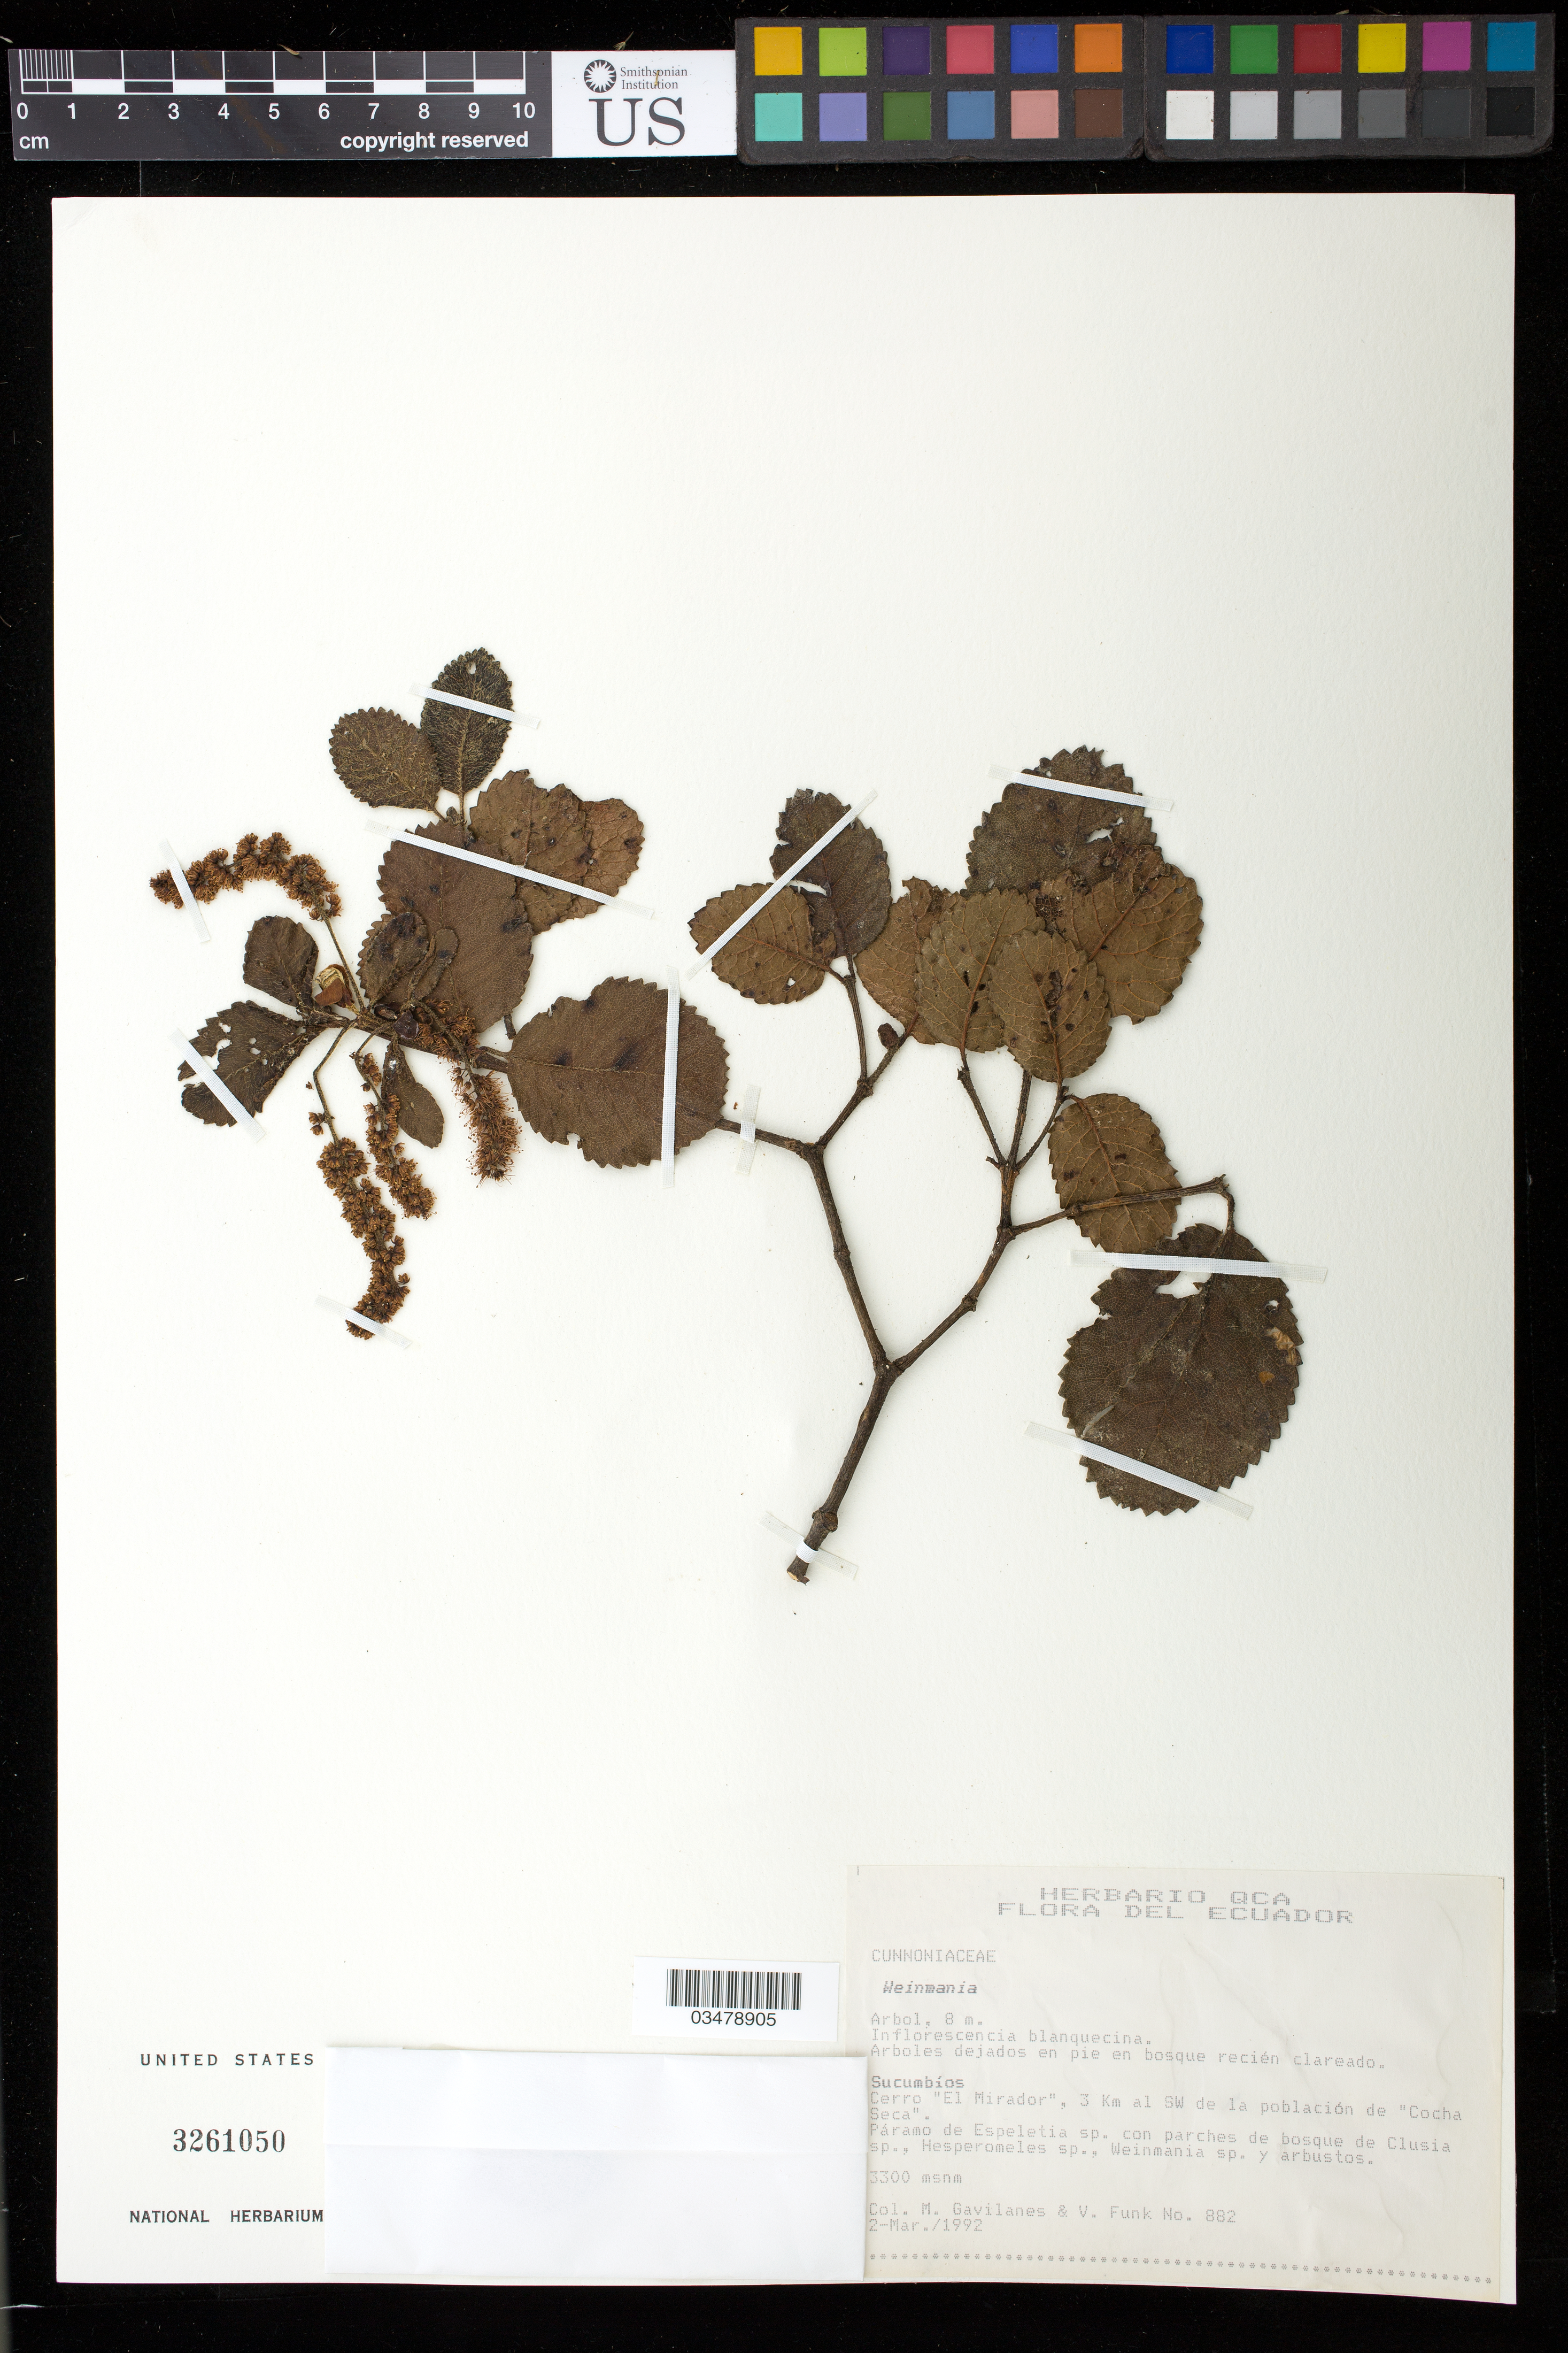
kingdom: Plantae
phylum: Tracheophyta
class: Magnoliopsida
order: Oxalidales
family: Cunoniaceae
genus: Weinmannia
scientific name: Weinmannia sp.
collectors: M. Gavilanes & V. Funk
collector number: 882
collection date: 1992-03-02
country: Ecuador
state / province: Sucumbíos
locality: Cerro "El Mirador", 3 Km al SW de la población de "Cocha Seca"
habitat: Paramo de Espeletia sp con parches de bosque de Clusia, Hesperomeles, Weinmania y arbustos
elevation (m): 3500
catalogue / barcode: US 3261050